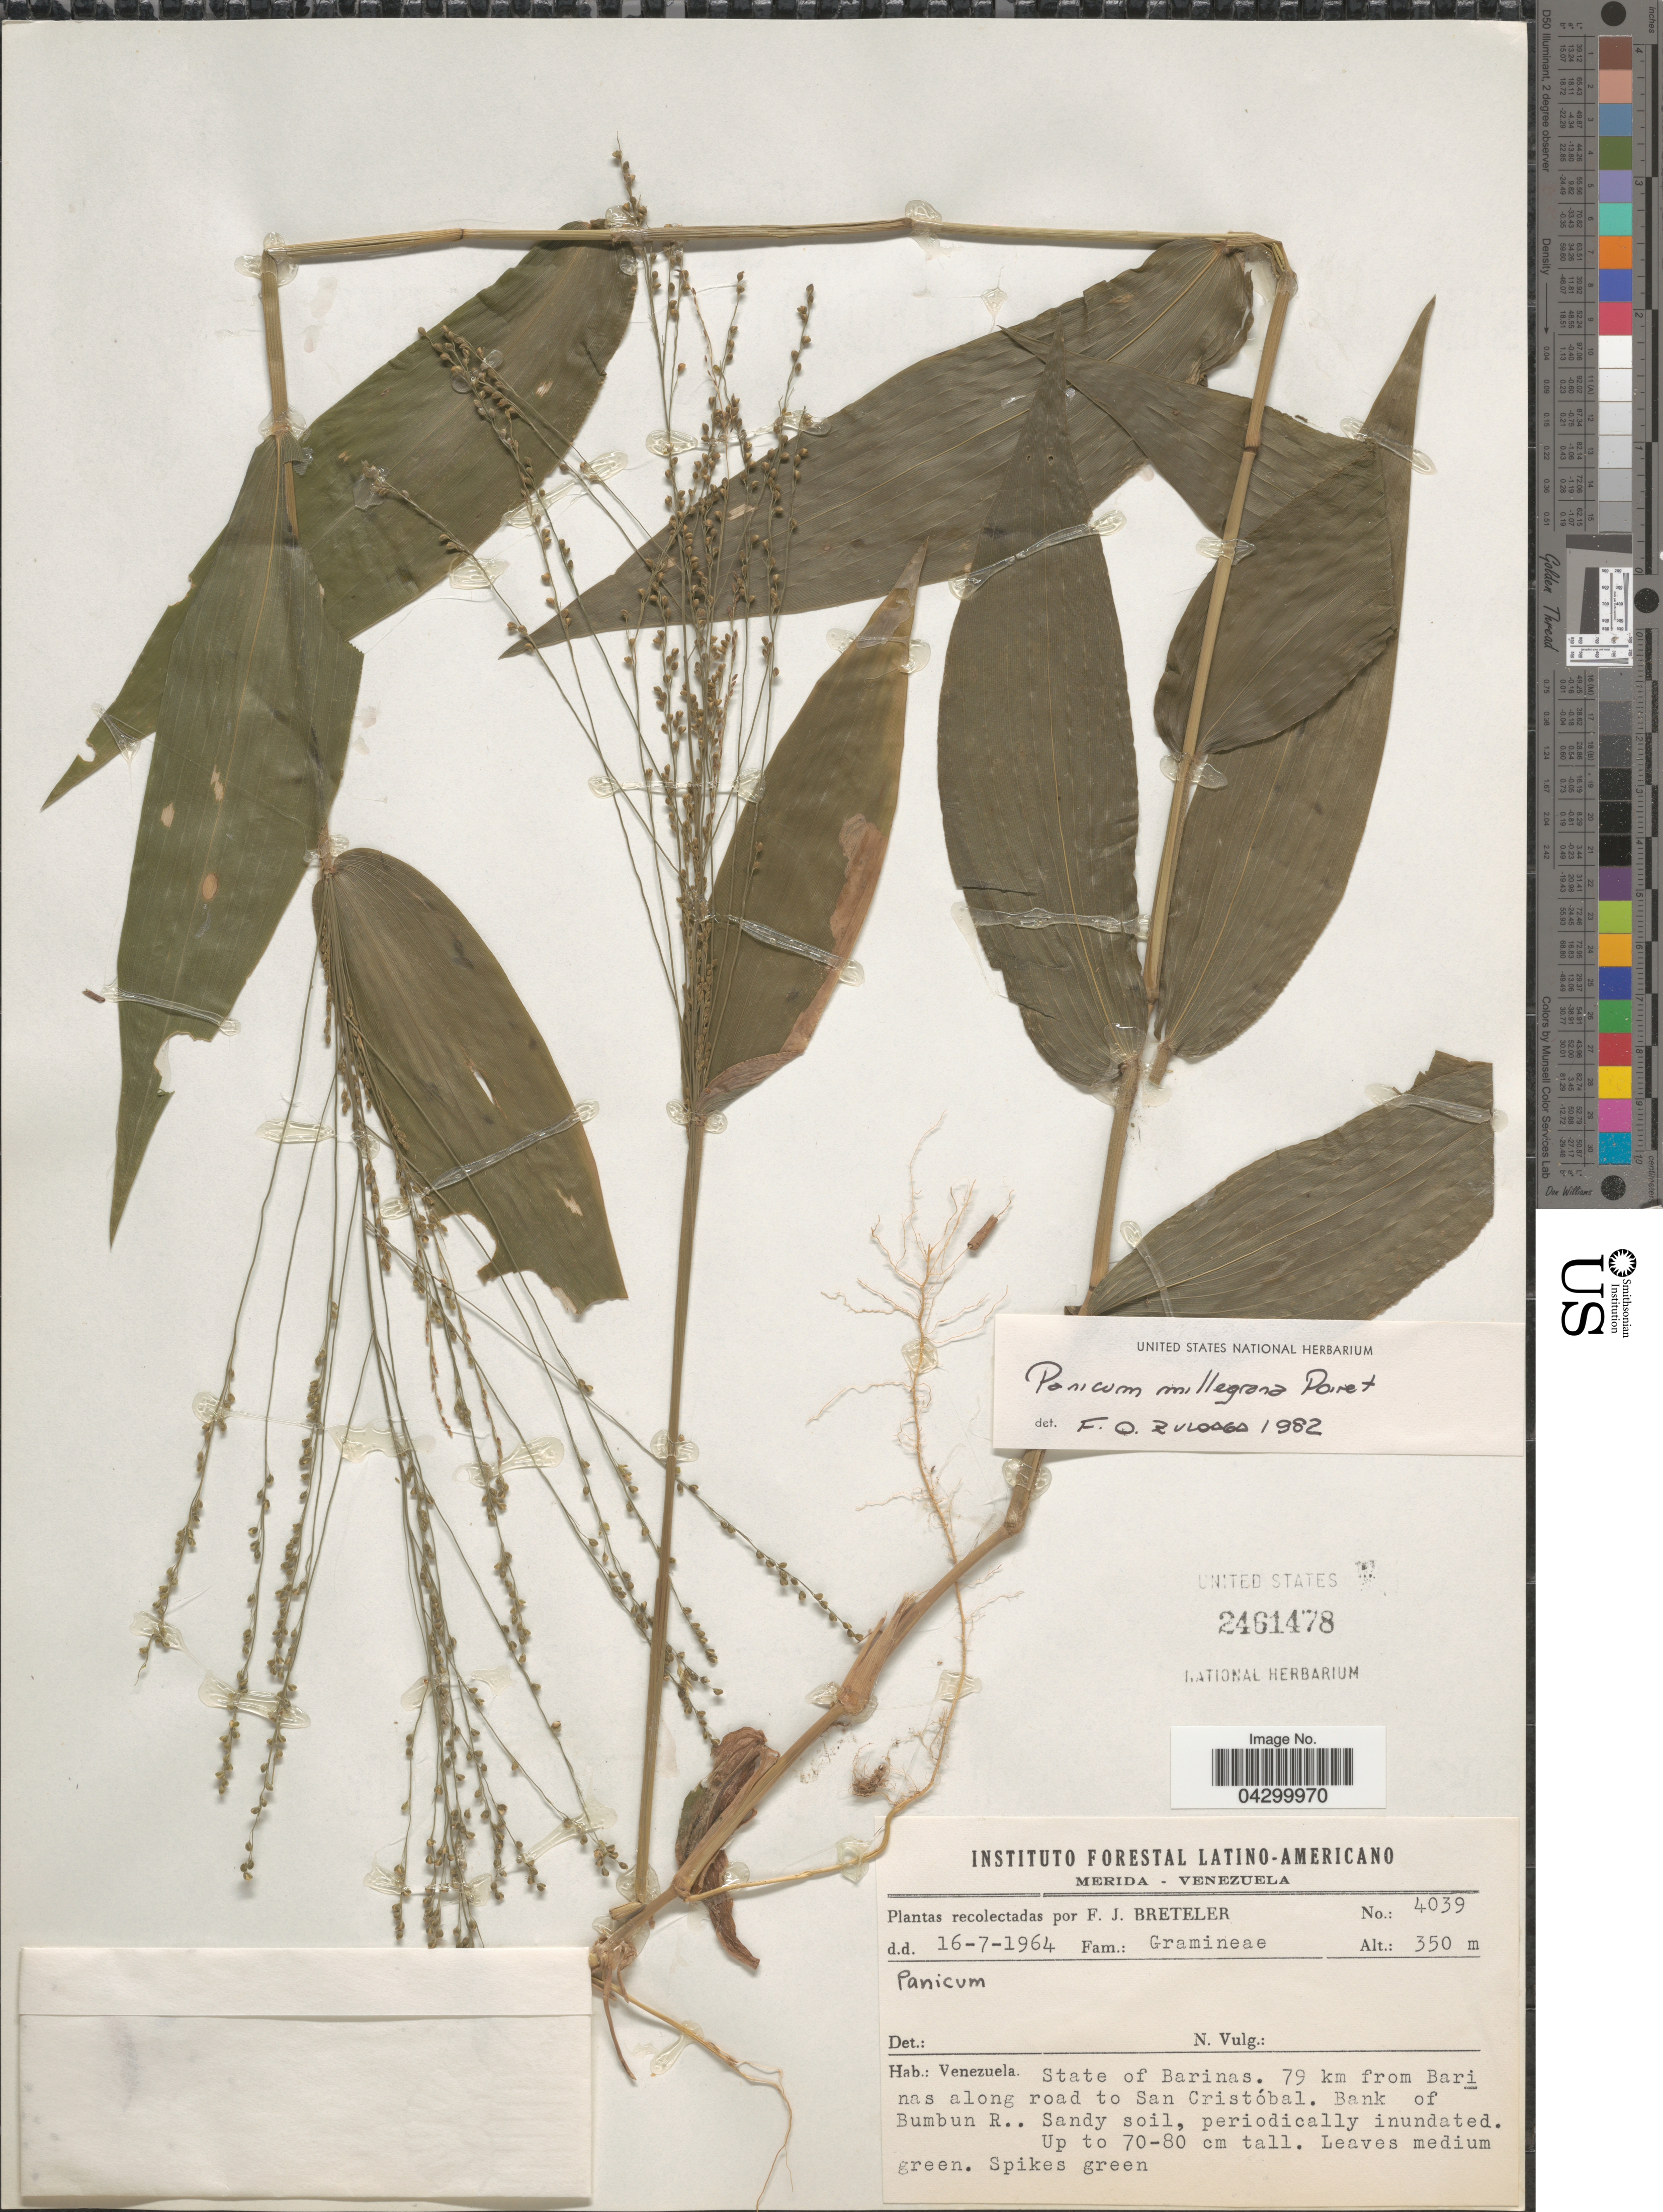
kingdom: Plantae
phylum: Tracheophyta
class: Liliopsida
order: Poales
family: Poaceae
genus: Panicum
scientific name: Panicum millegrana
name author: Poir.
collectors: F. J. Breteler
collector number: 4039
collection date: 1964-07-16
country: Venezuela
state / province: Barinas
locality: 79 km from Barinas along road to San Cristóbal. Bank of Bumbun R..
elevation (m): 350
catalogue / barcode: US 2461478